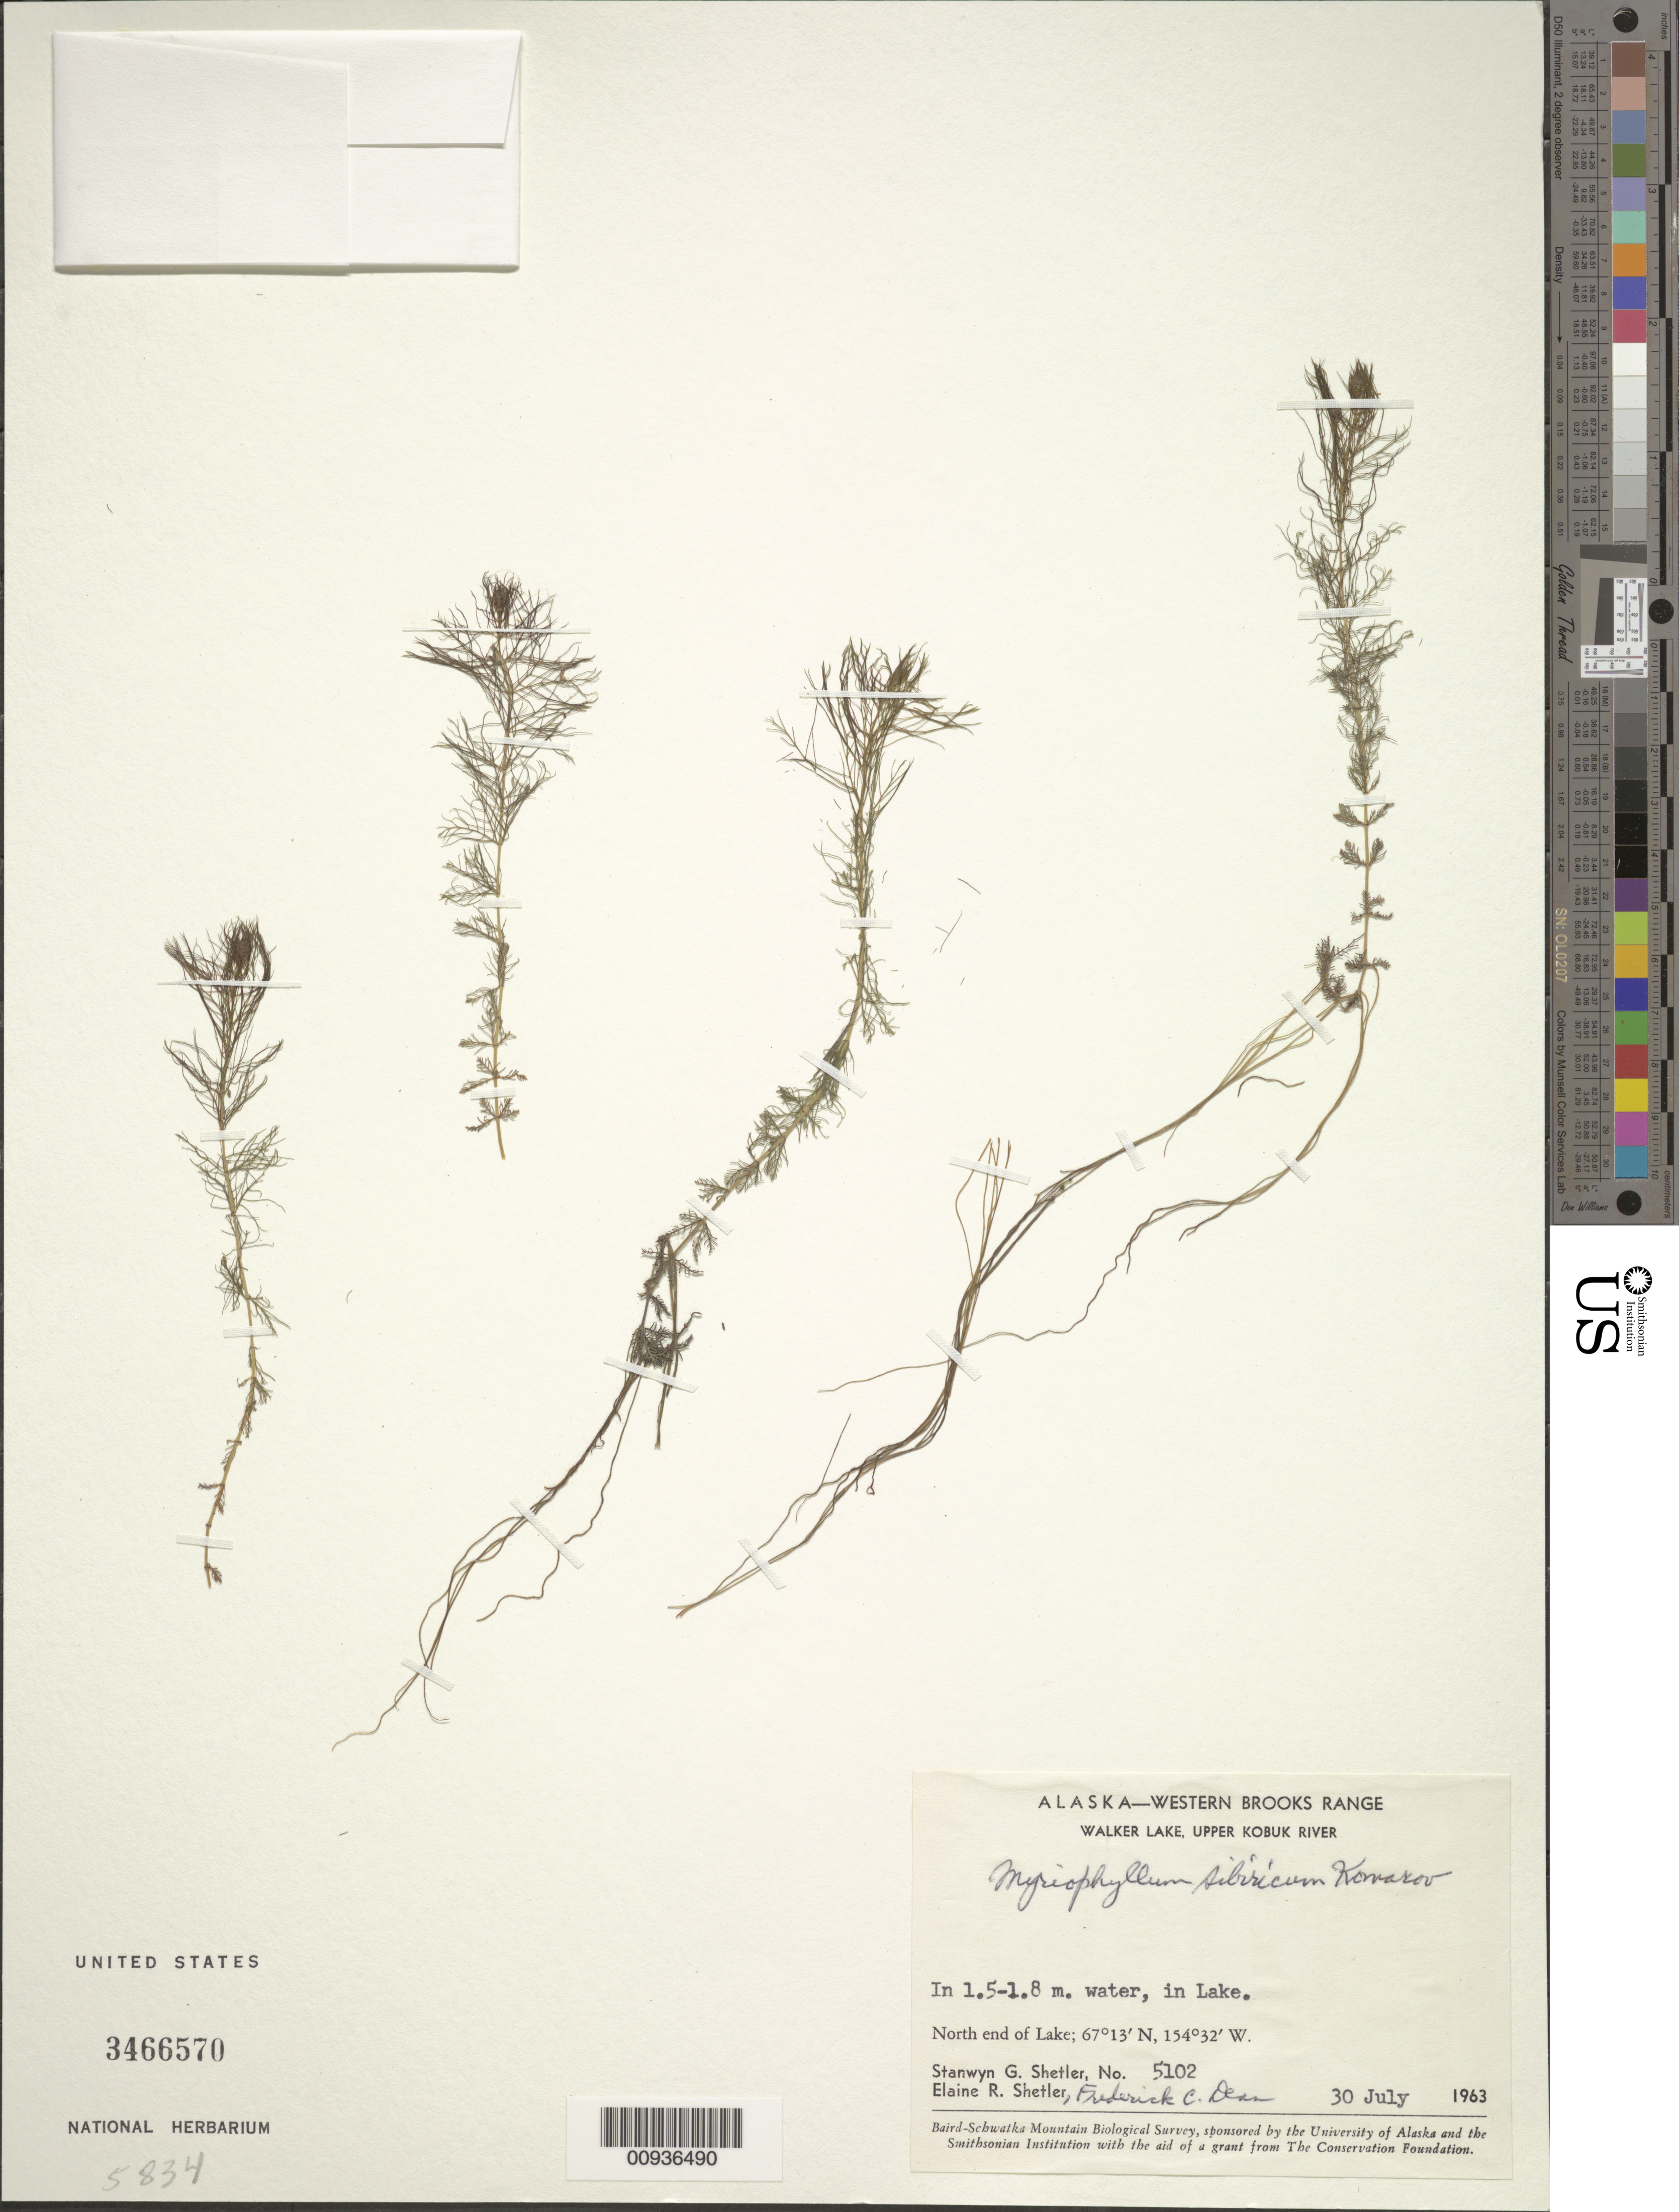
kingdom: Plantae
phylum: Tracheophyta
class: Magnoliopsida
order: Saxifragales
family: Haloragaceae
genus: Myriophyllum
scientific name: Myriophyllum sibiricum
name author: Kom.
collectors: S. Shetler, E. R. Shetler & F. C. Dean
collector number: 5102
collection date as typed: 30 Jul 1963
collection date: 1963-07-30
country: United States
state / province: Alaska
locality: North end of Walker Lake. Western Brooks Range, Upper Kobuk River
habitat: In 1.5 - 1.8 m. water, in Lake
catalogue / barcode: US 3466570